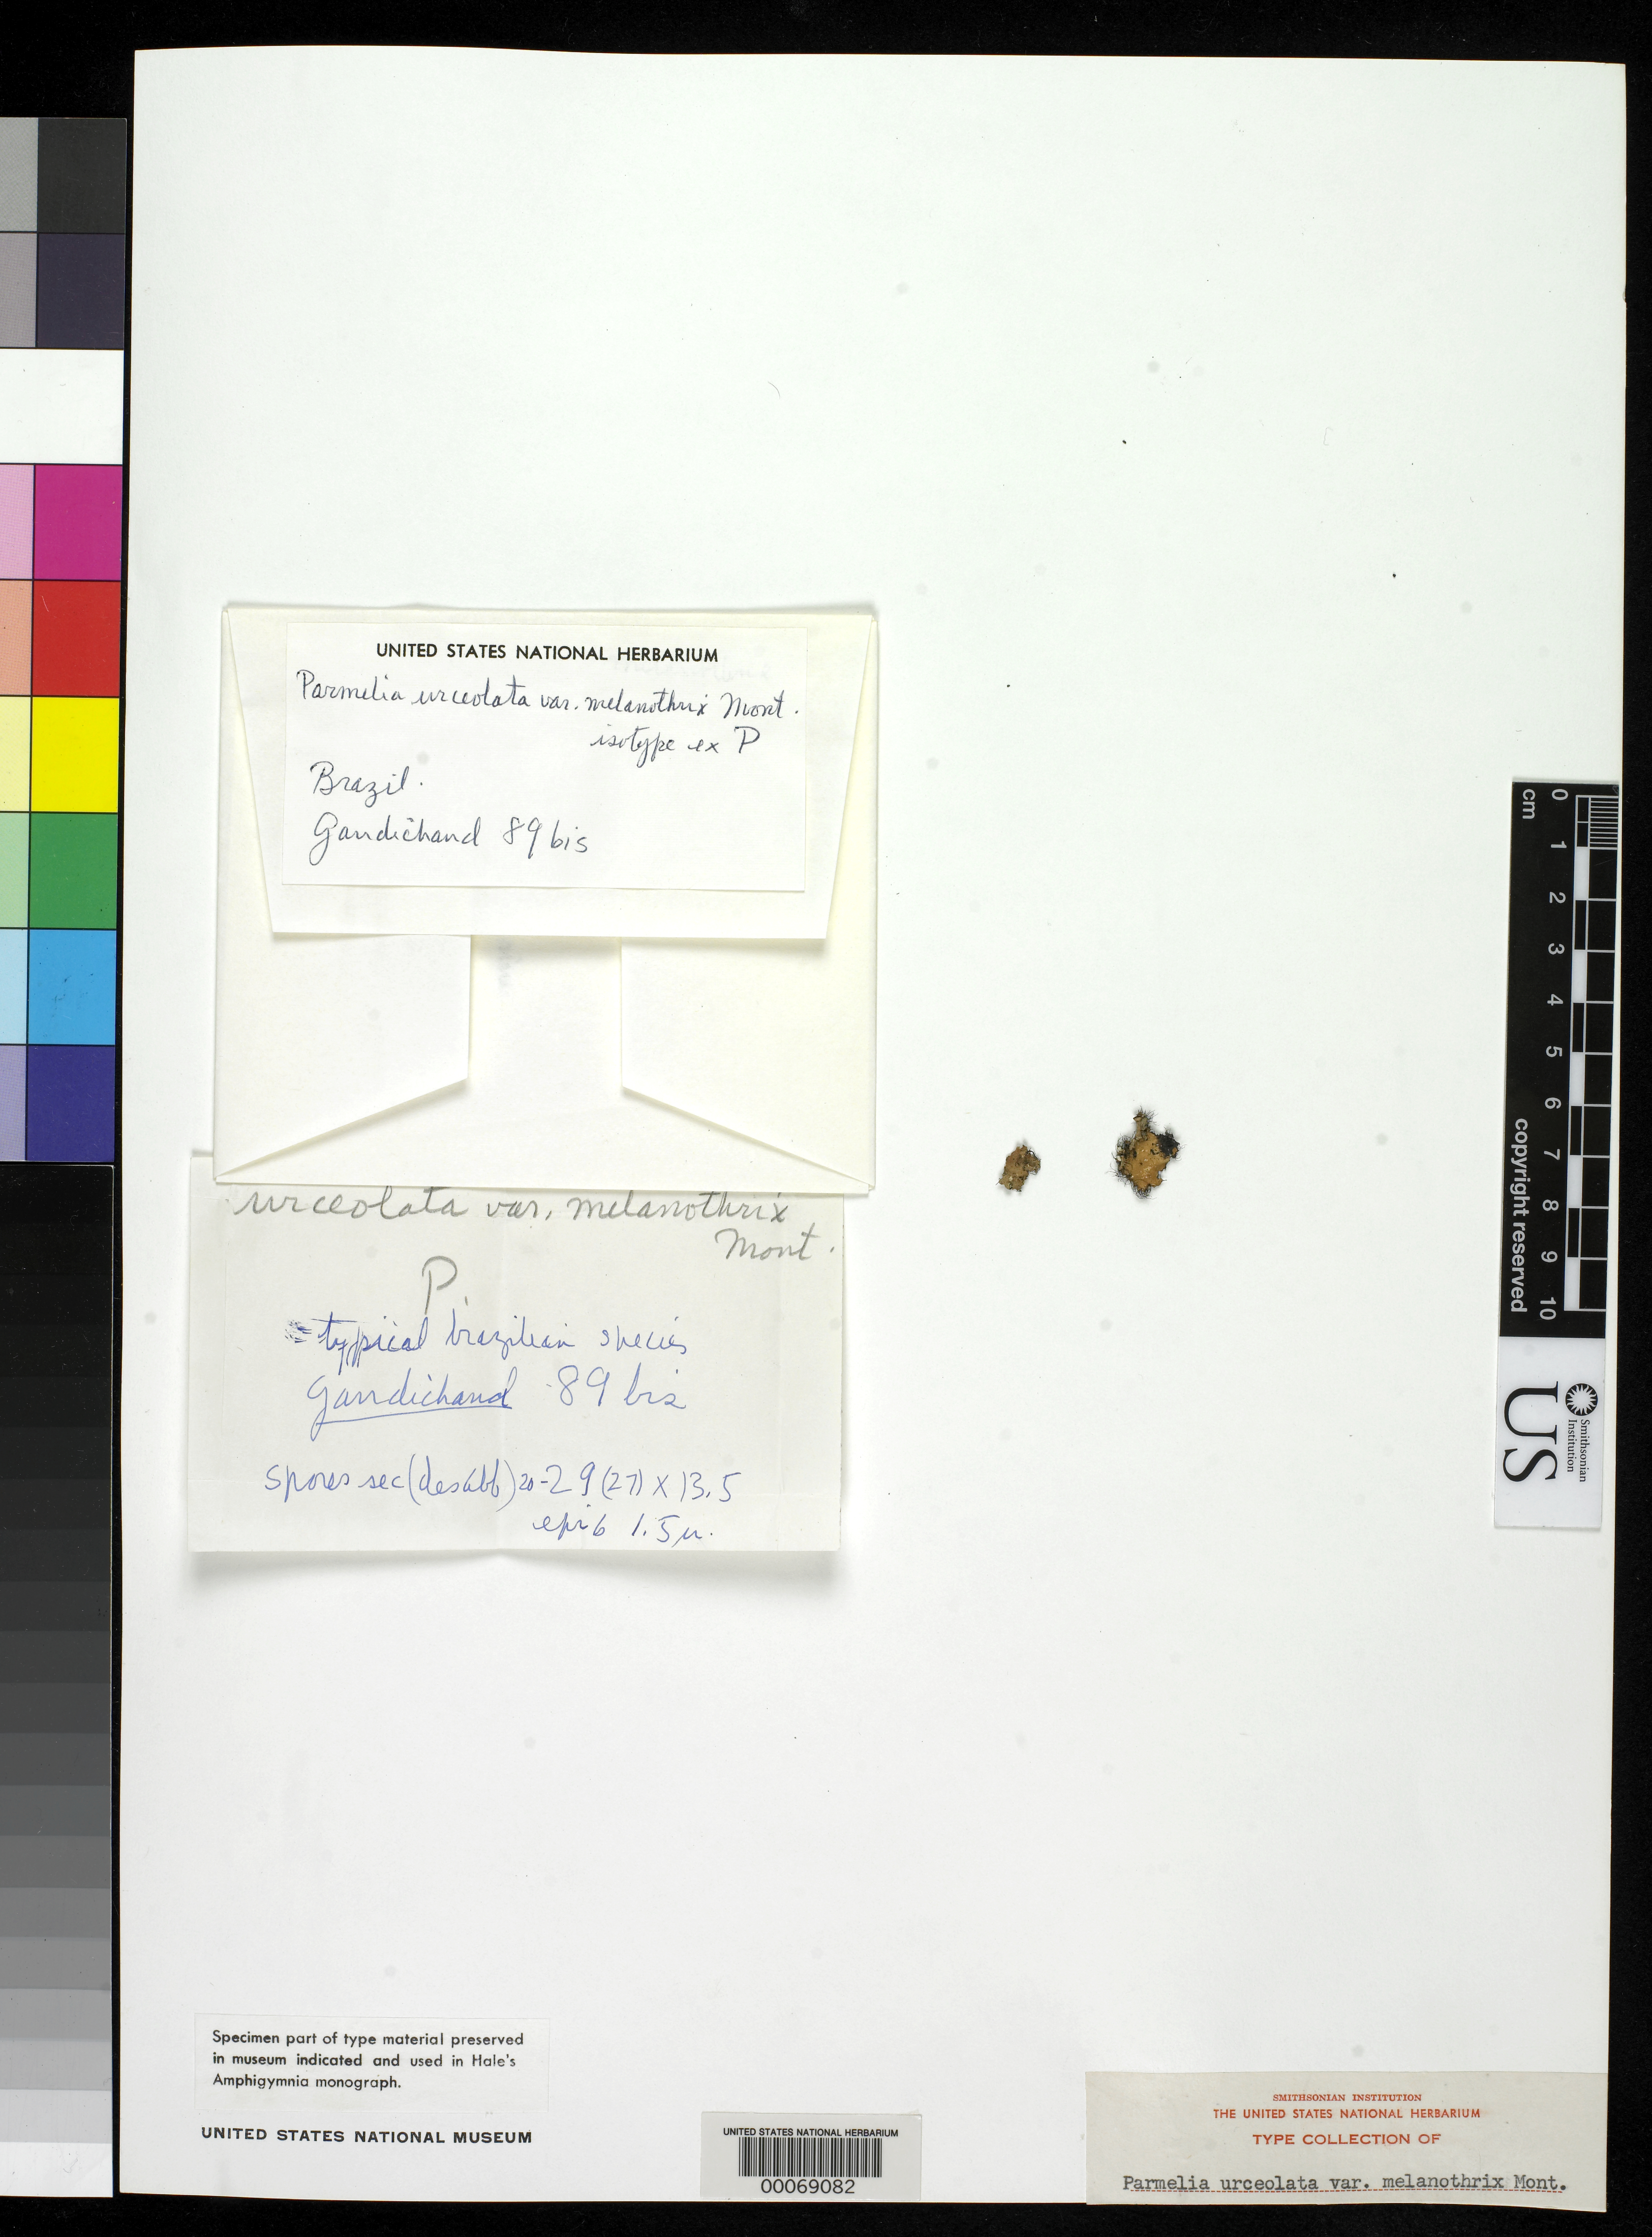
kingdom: Fungi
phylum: Ascomycota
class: Lecanoromycetes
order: Lecanorales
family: Parmeliaceae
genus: Parmelia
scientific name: Parmelia urceolata var. melanothrix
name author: Mont.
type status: Isotype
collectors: C. Gaudichaud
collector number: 89 bis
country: Brazil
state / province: Minas Gerais